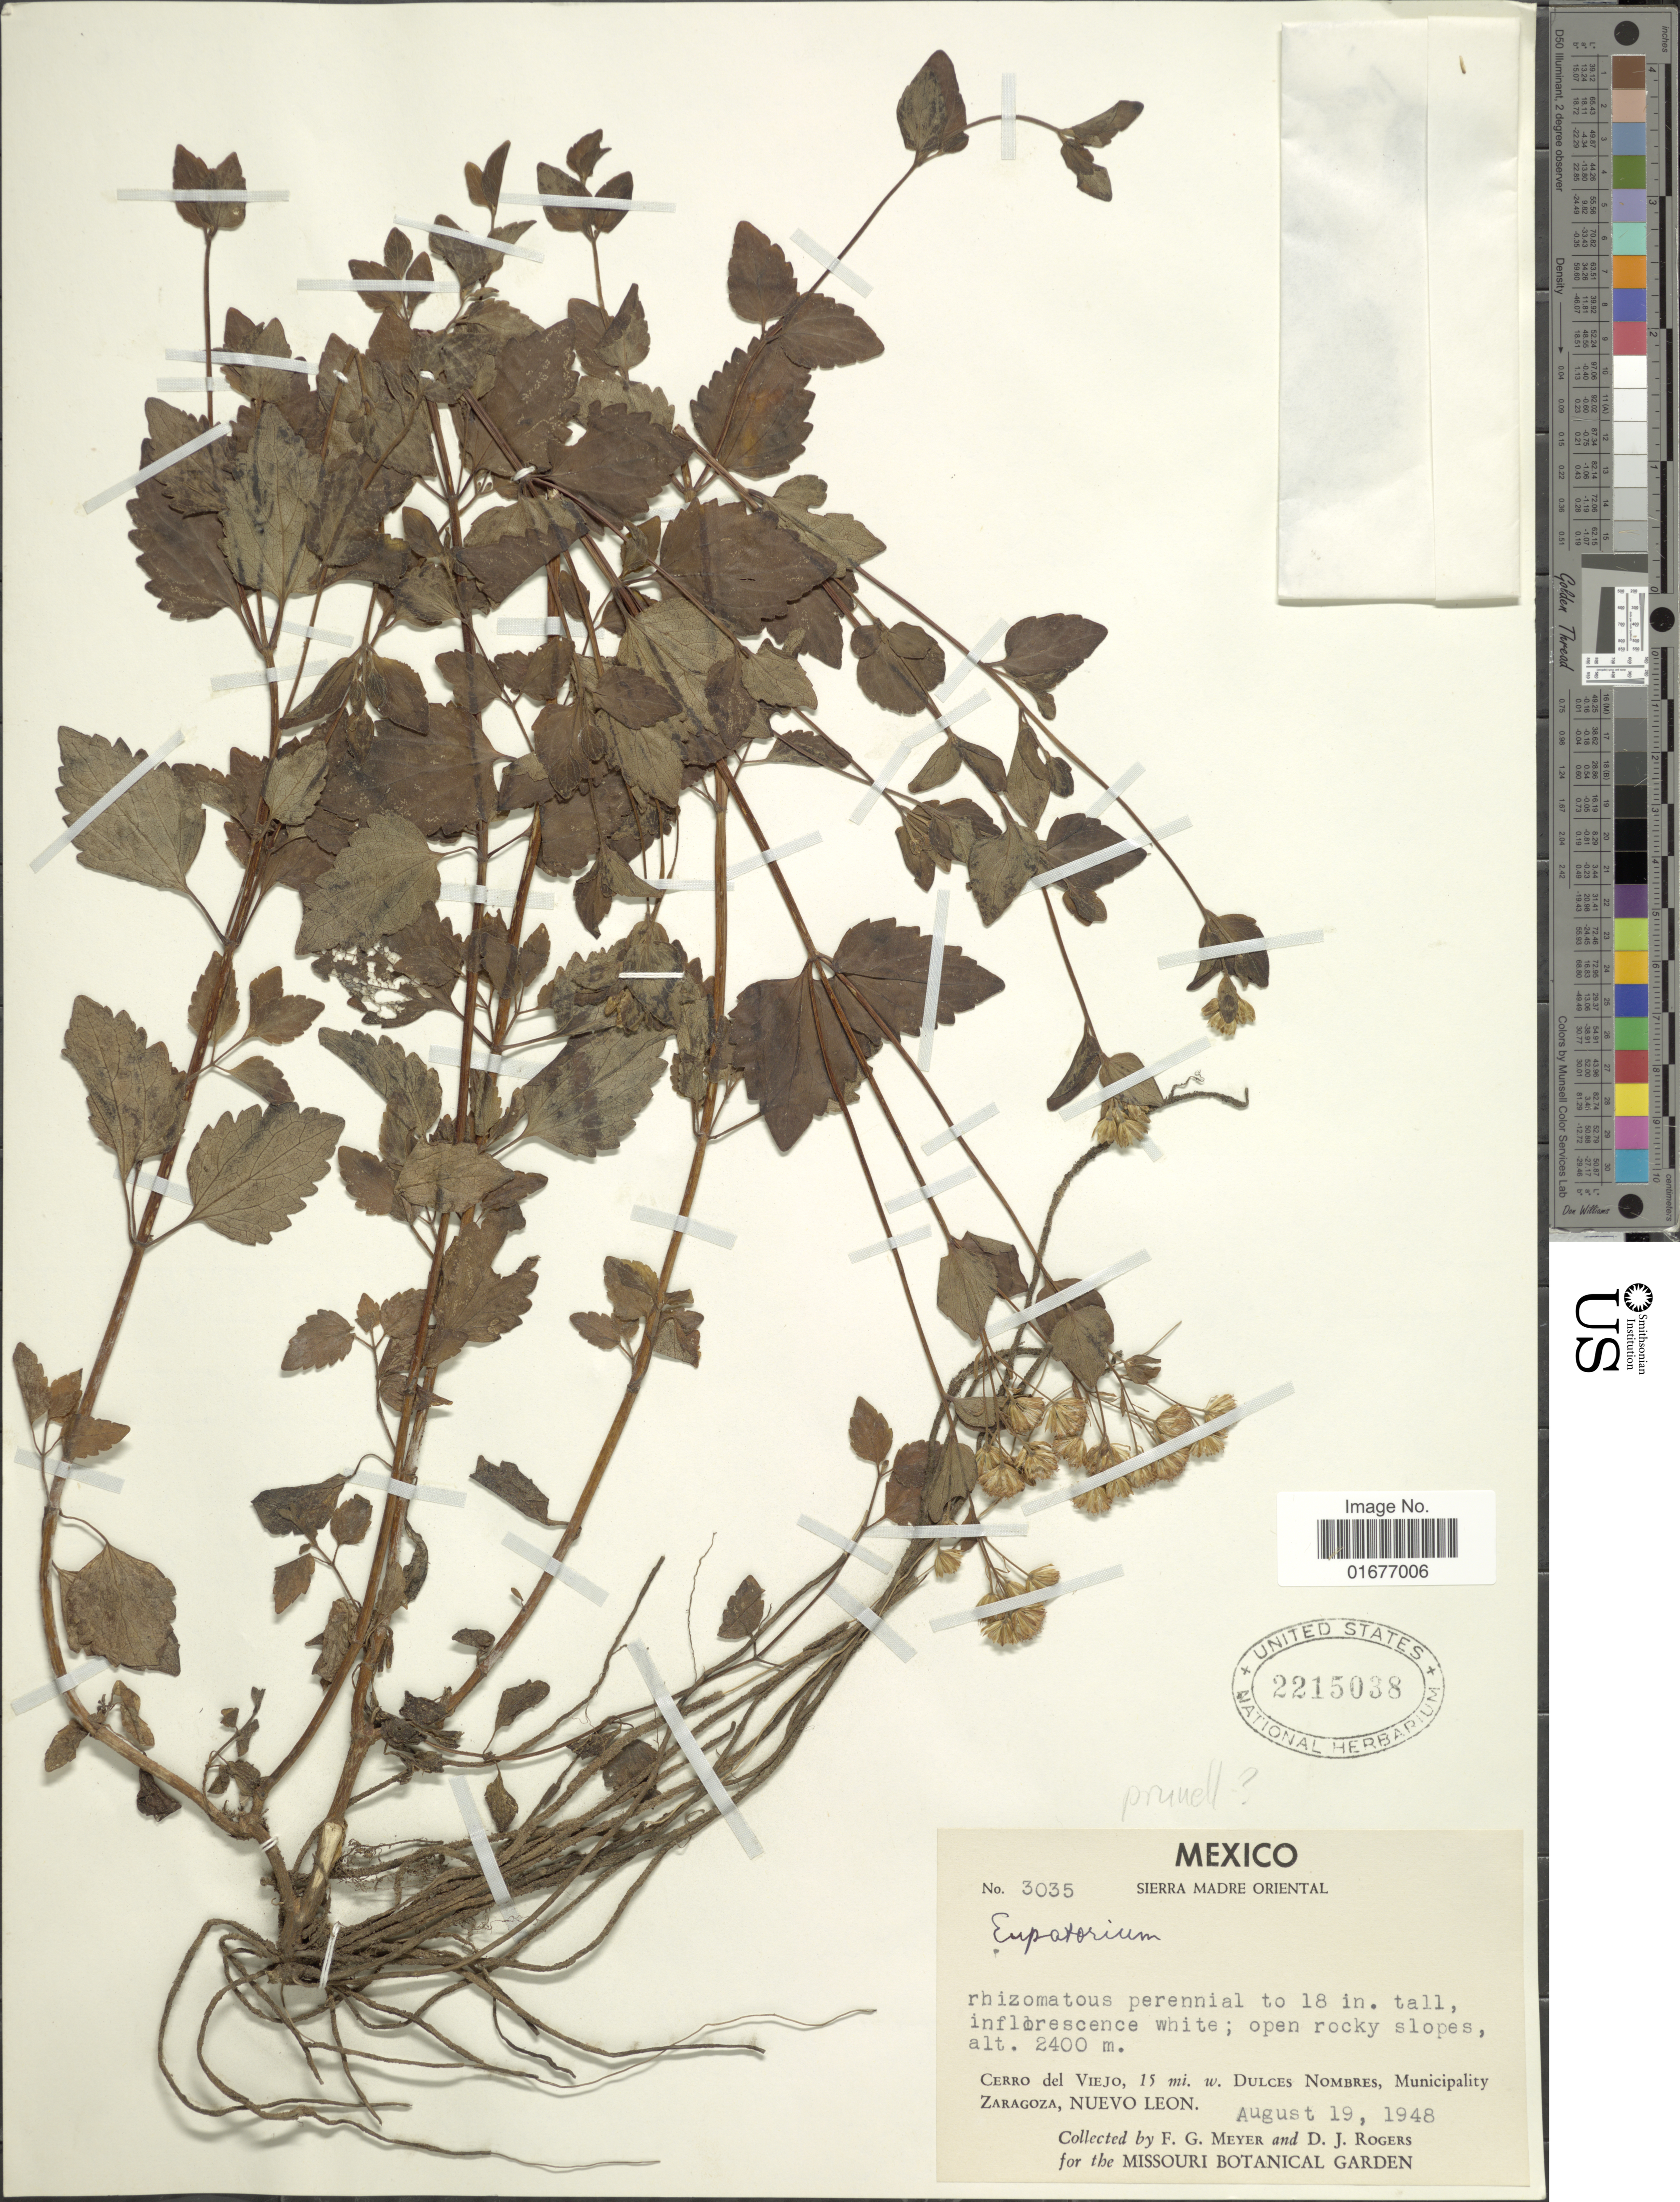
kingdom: Plantae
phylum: Tracheophyta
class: Magnoliopsida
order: Asterales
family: Asteraceae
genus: Ageratina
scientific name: Ageratina sp.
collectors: F. G. Meyer & D. J. Rogers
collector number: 3035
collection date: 1948-08-19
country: Mexico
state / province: Nuevo León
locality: Cerro del Viejo, 15 mi. w. Dulces Nombres, Municipality Zaragoza, Nuevo Leon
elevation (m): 2400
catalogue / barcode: US 2215038